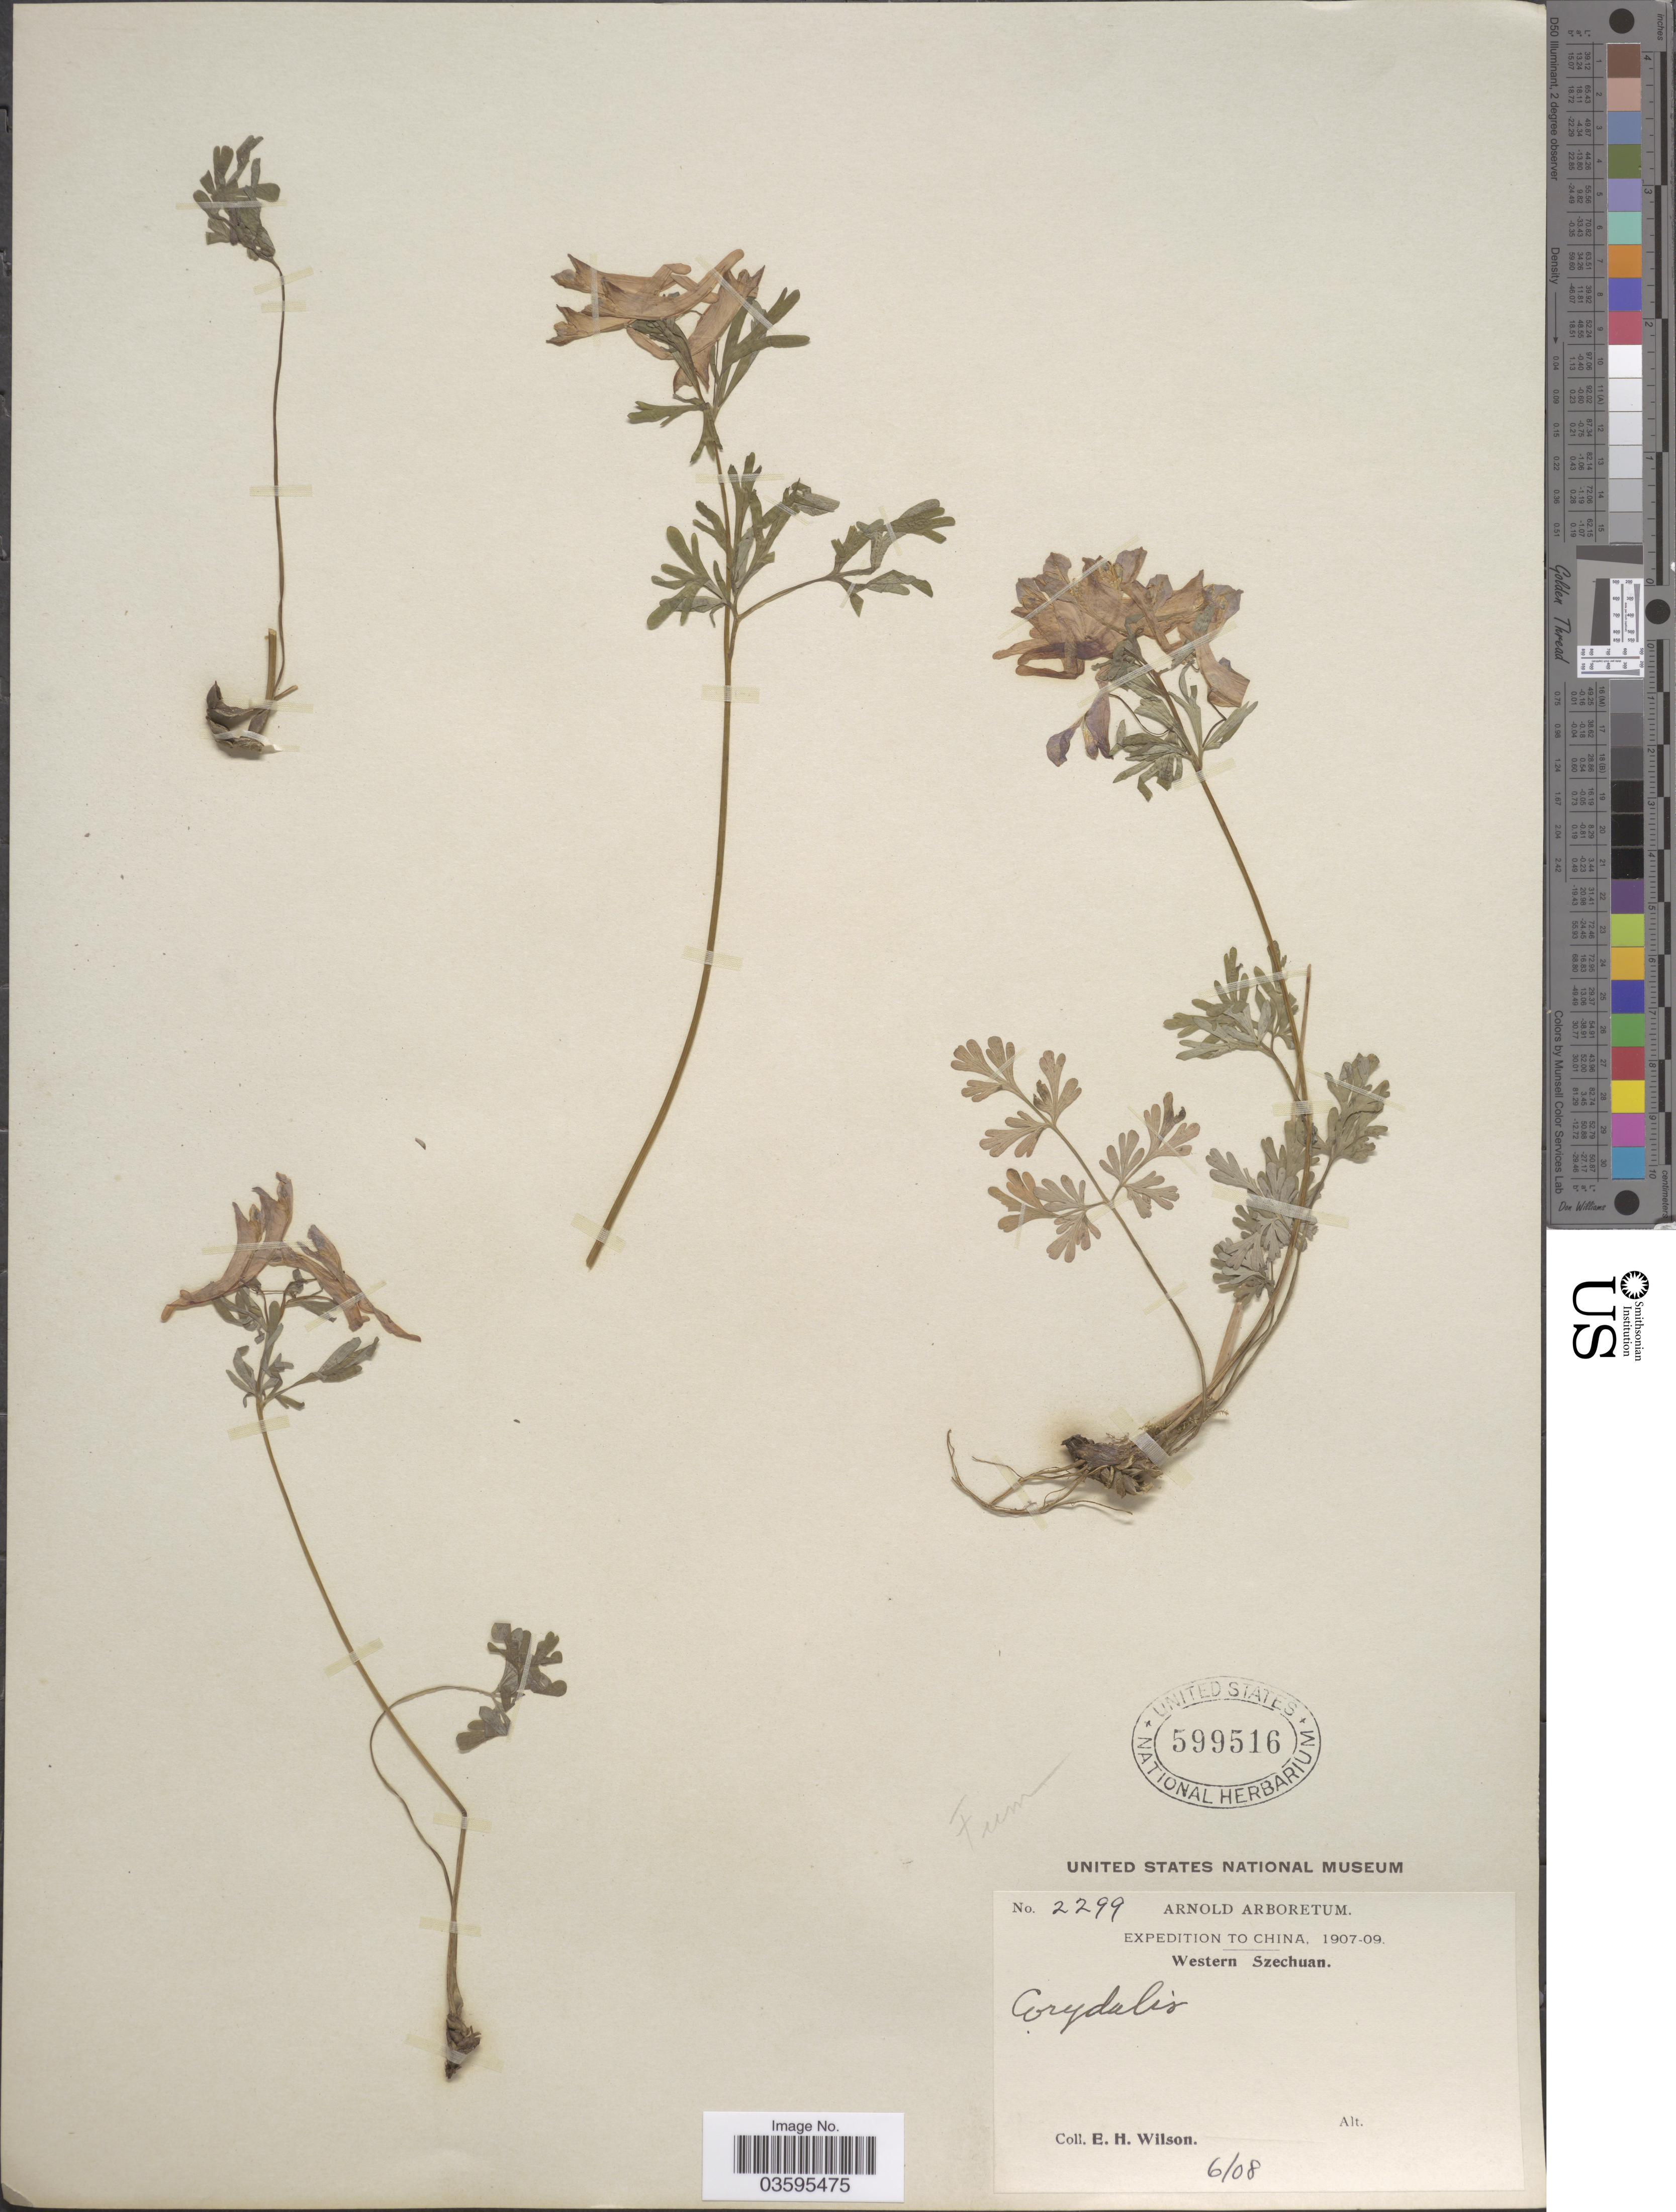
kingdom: Plantae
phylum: Tracheophyta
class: Magnoliopsida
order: Ranunculales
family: Papaveraceae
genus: Corydalis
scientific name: Corydalis sp.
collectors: E. Wilson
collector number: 2299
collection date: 1908-06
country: China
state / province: Sichuan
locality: Western Szechuan.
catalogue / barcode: US 599516